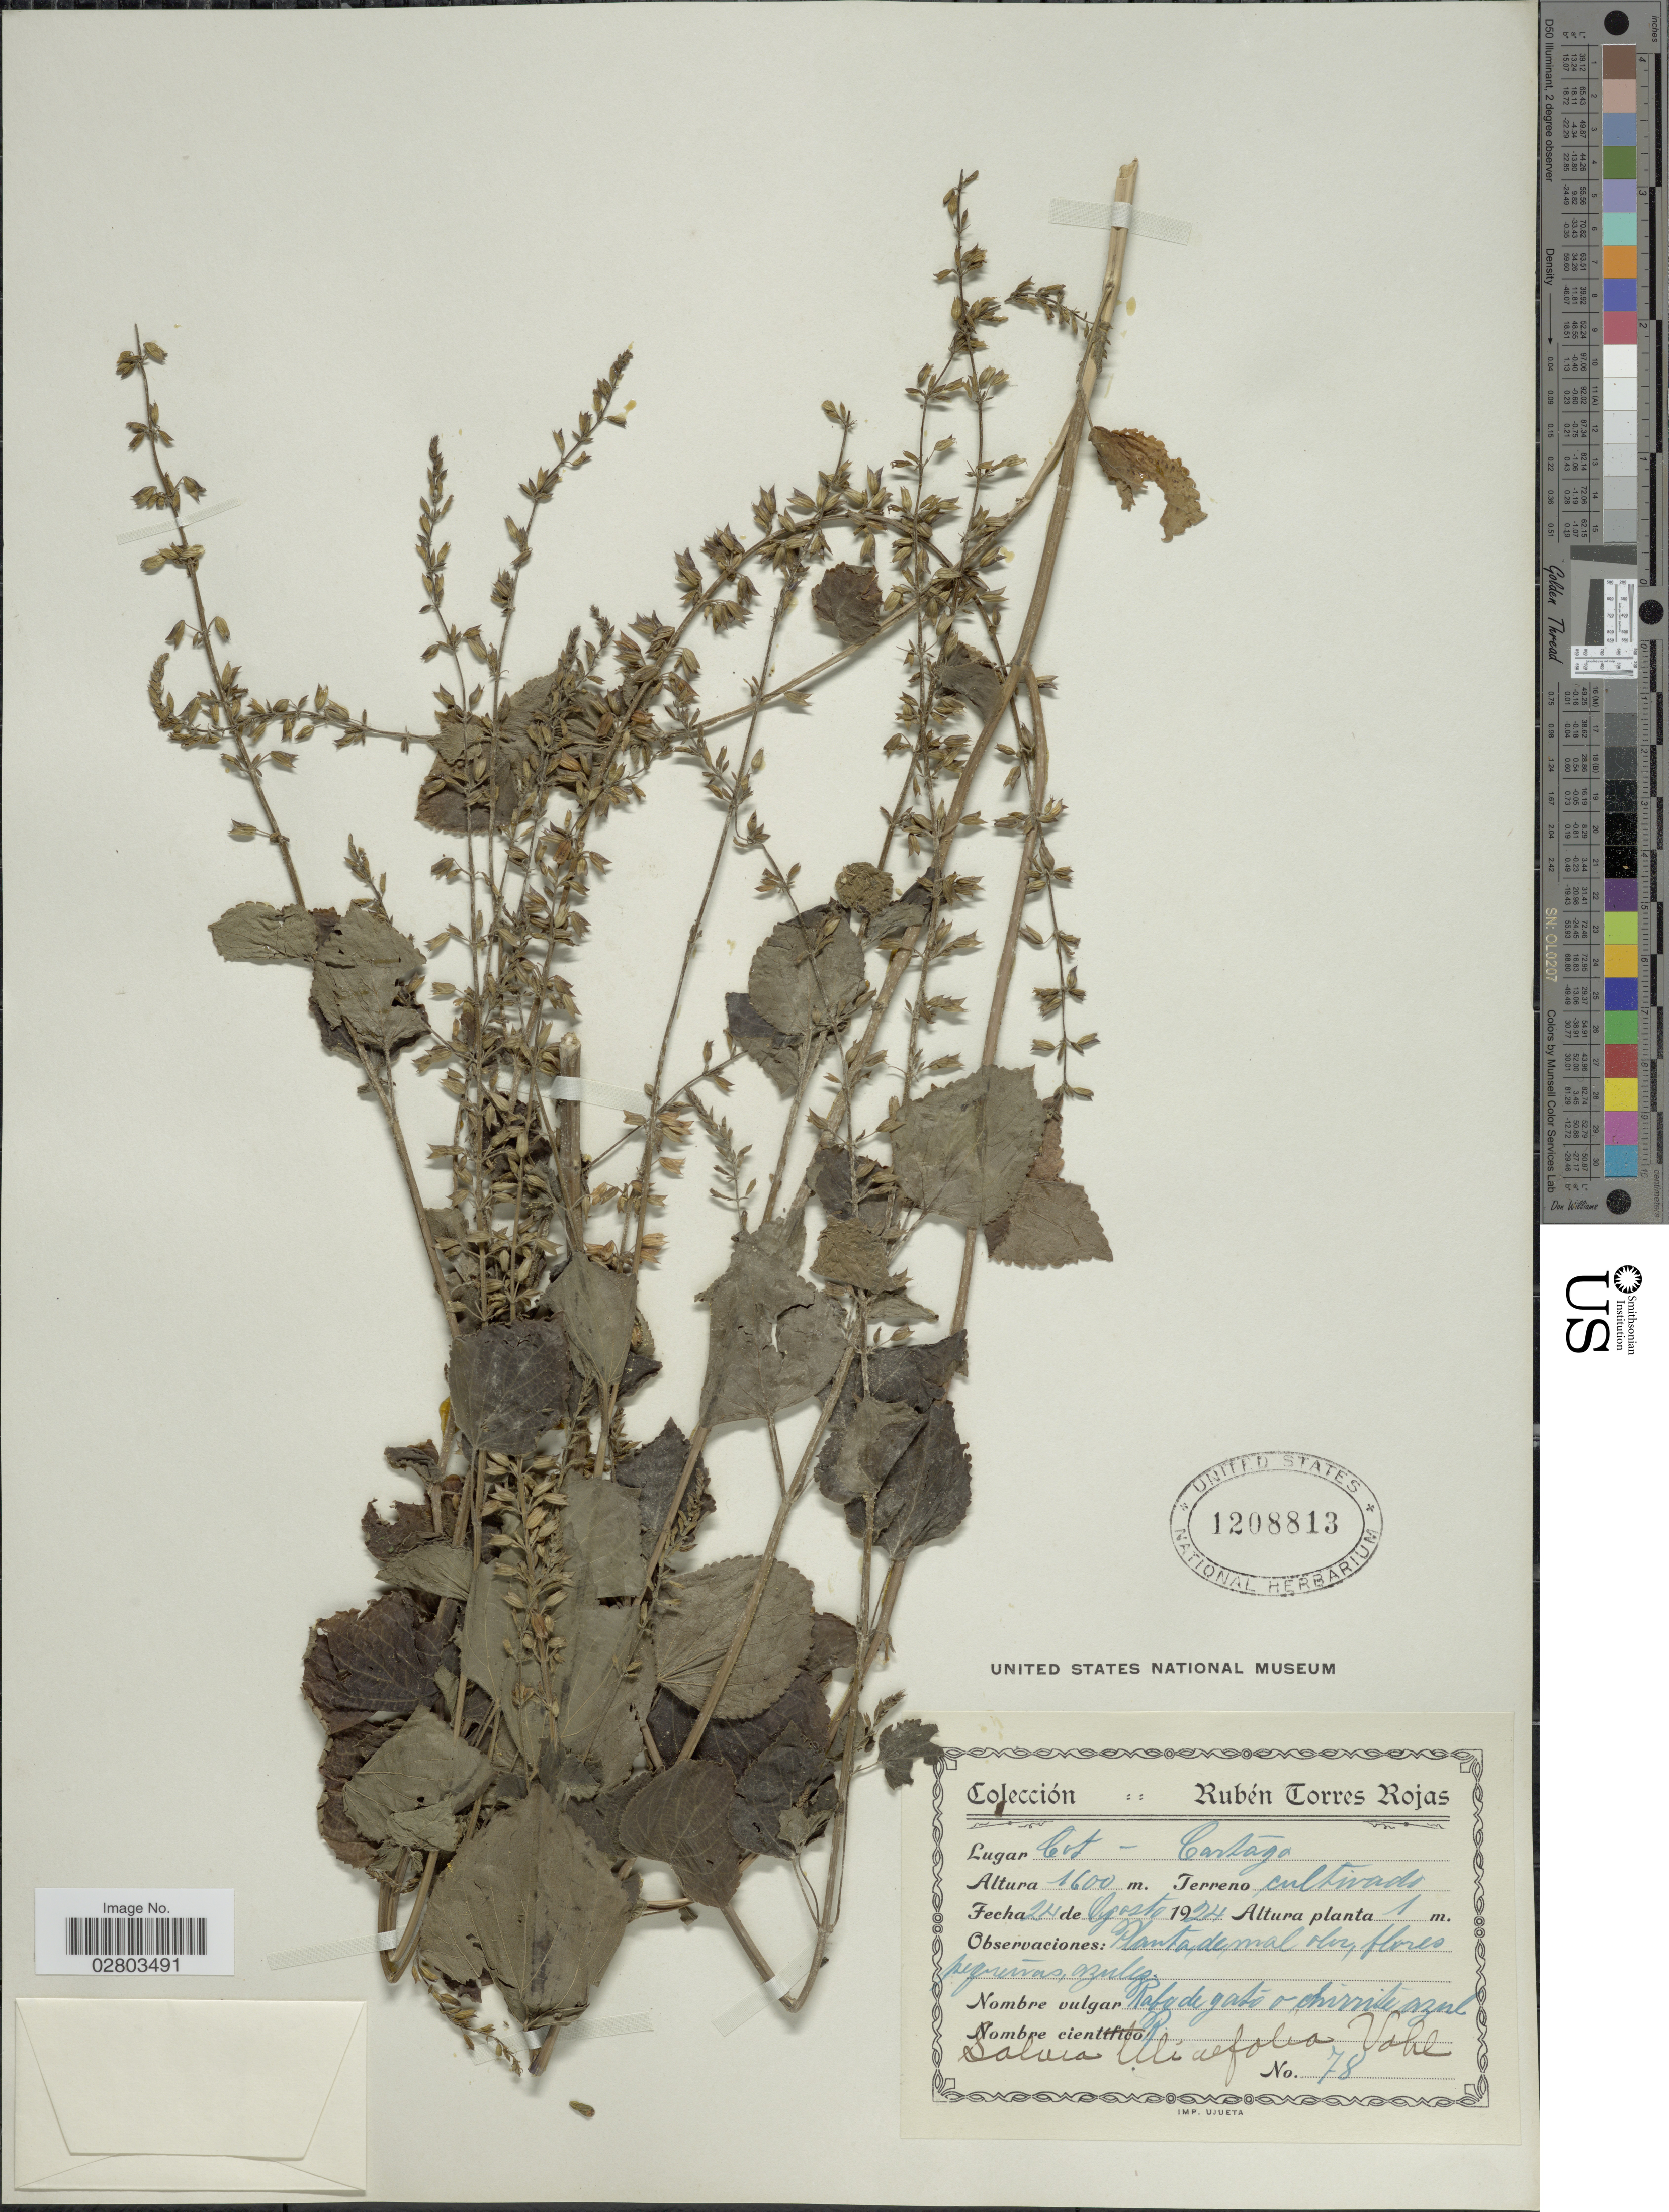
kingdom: Plantae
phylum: Tracheophyta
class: Magnoliopsida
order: Lamiales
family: Lamiaceae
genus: Salvia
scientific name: Salvia tiliifolia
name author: Vahl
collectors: R. Torres Rojas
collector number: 78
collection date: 1924-08-24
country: Costa Rica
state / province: Cartago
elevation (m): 1600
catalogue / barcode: US 1208813